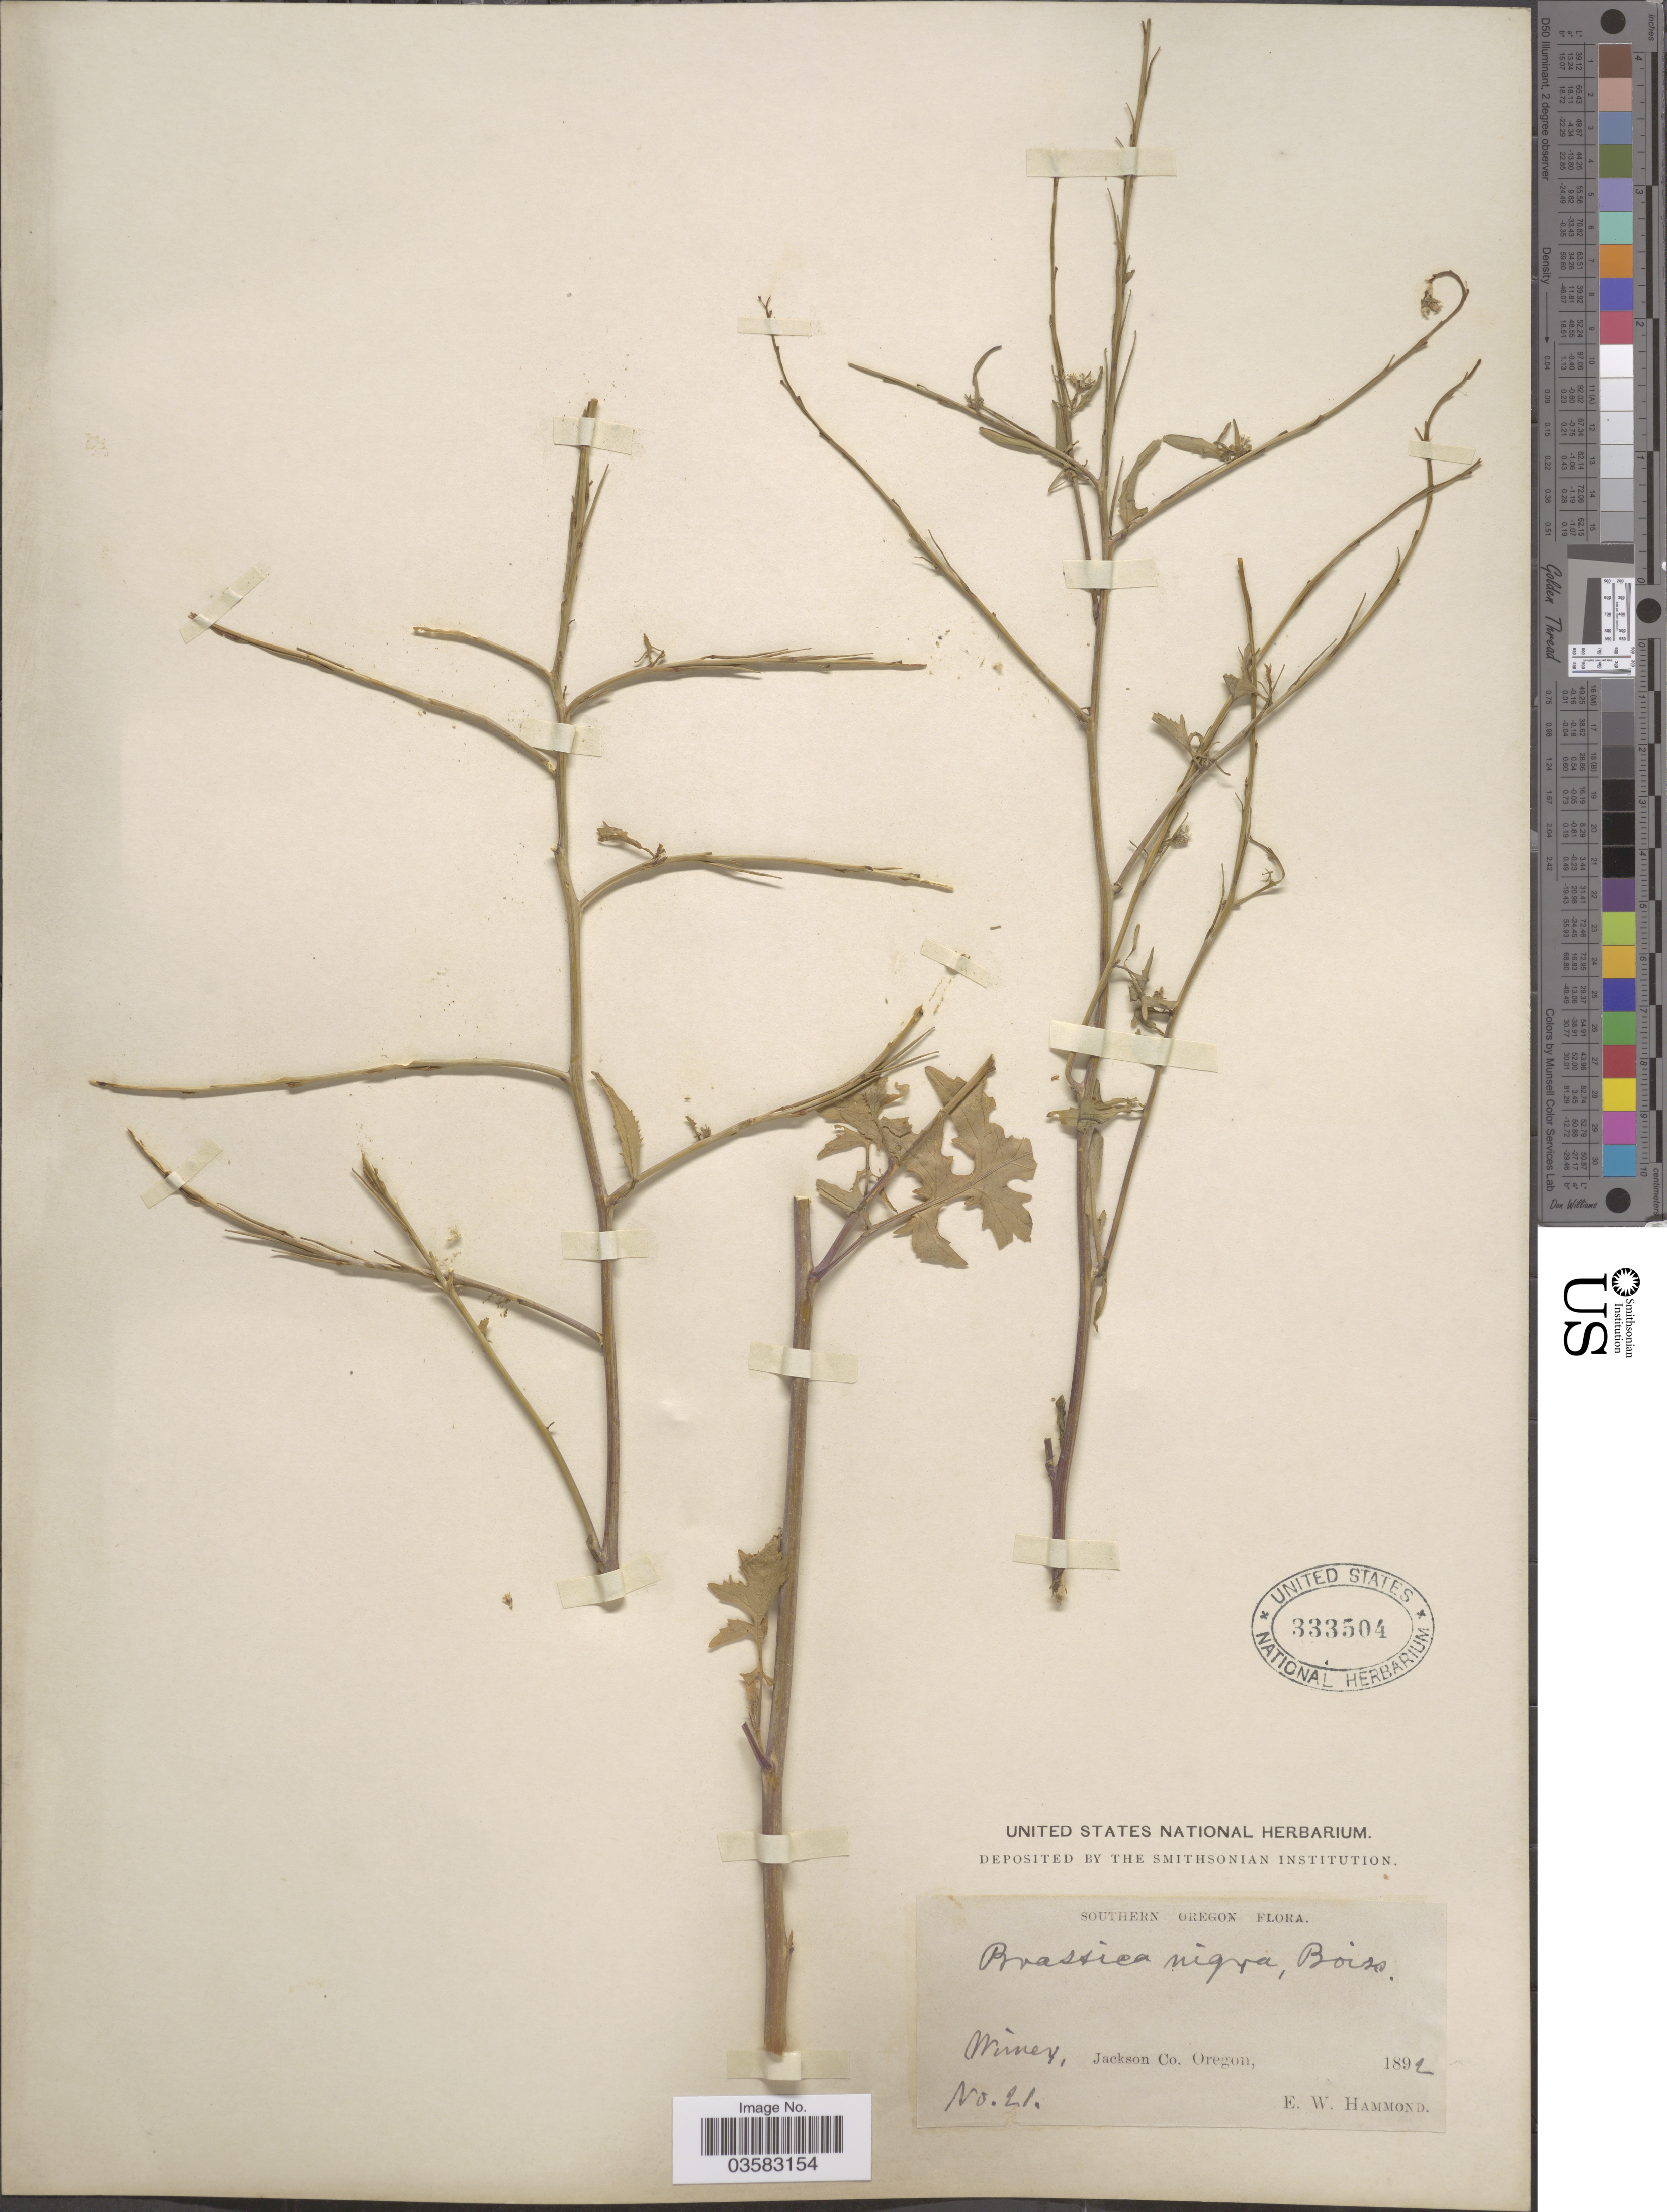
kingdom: Plantae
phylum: Tracheophyta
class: Magnoliopsida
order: Brassicales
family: Brassicaceae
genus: Sisymbrium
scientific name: Sisymbrium officinale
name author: (L.) Scop.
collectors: E. Hammond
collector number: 21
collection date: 1892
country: United States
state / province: Oregon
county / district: Jackson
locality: Southern Oregon. Wimer, Jackson Co.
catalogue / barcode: US 333504